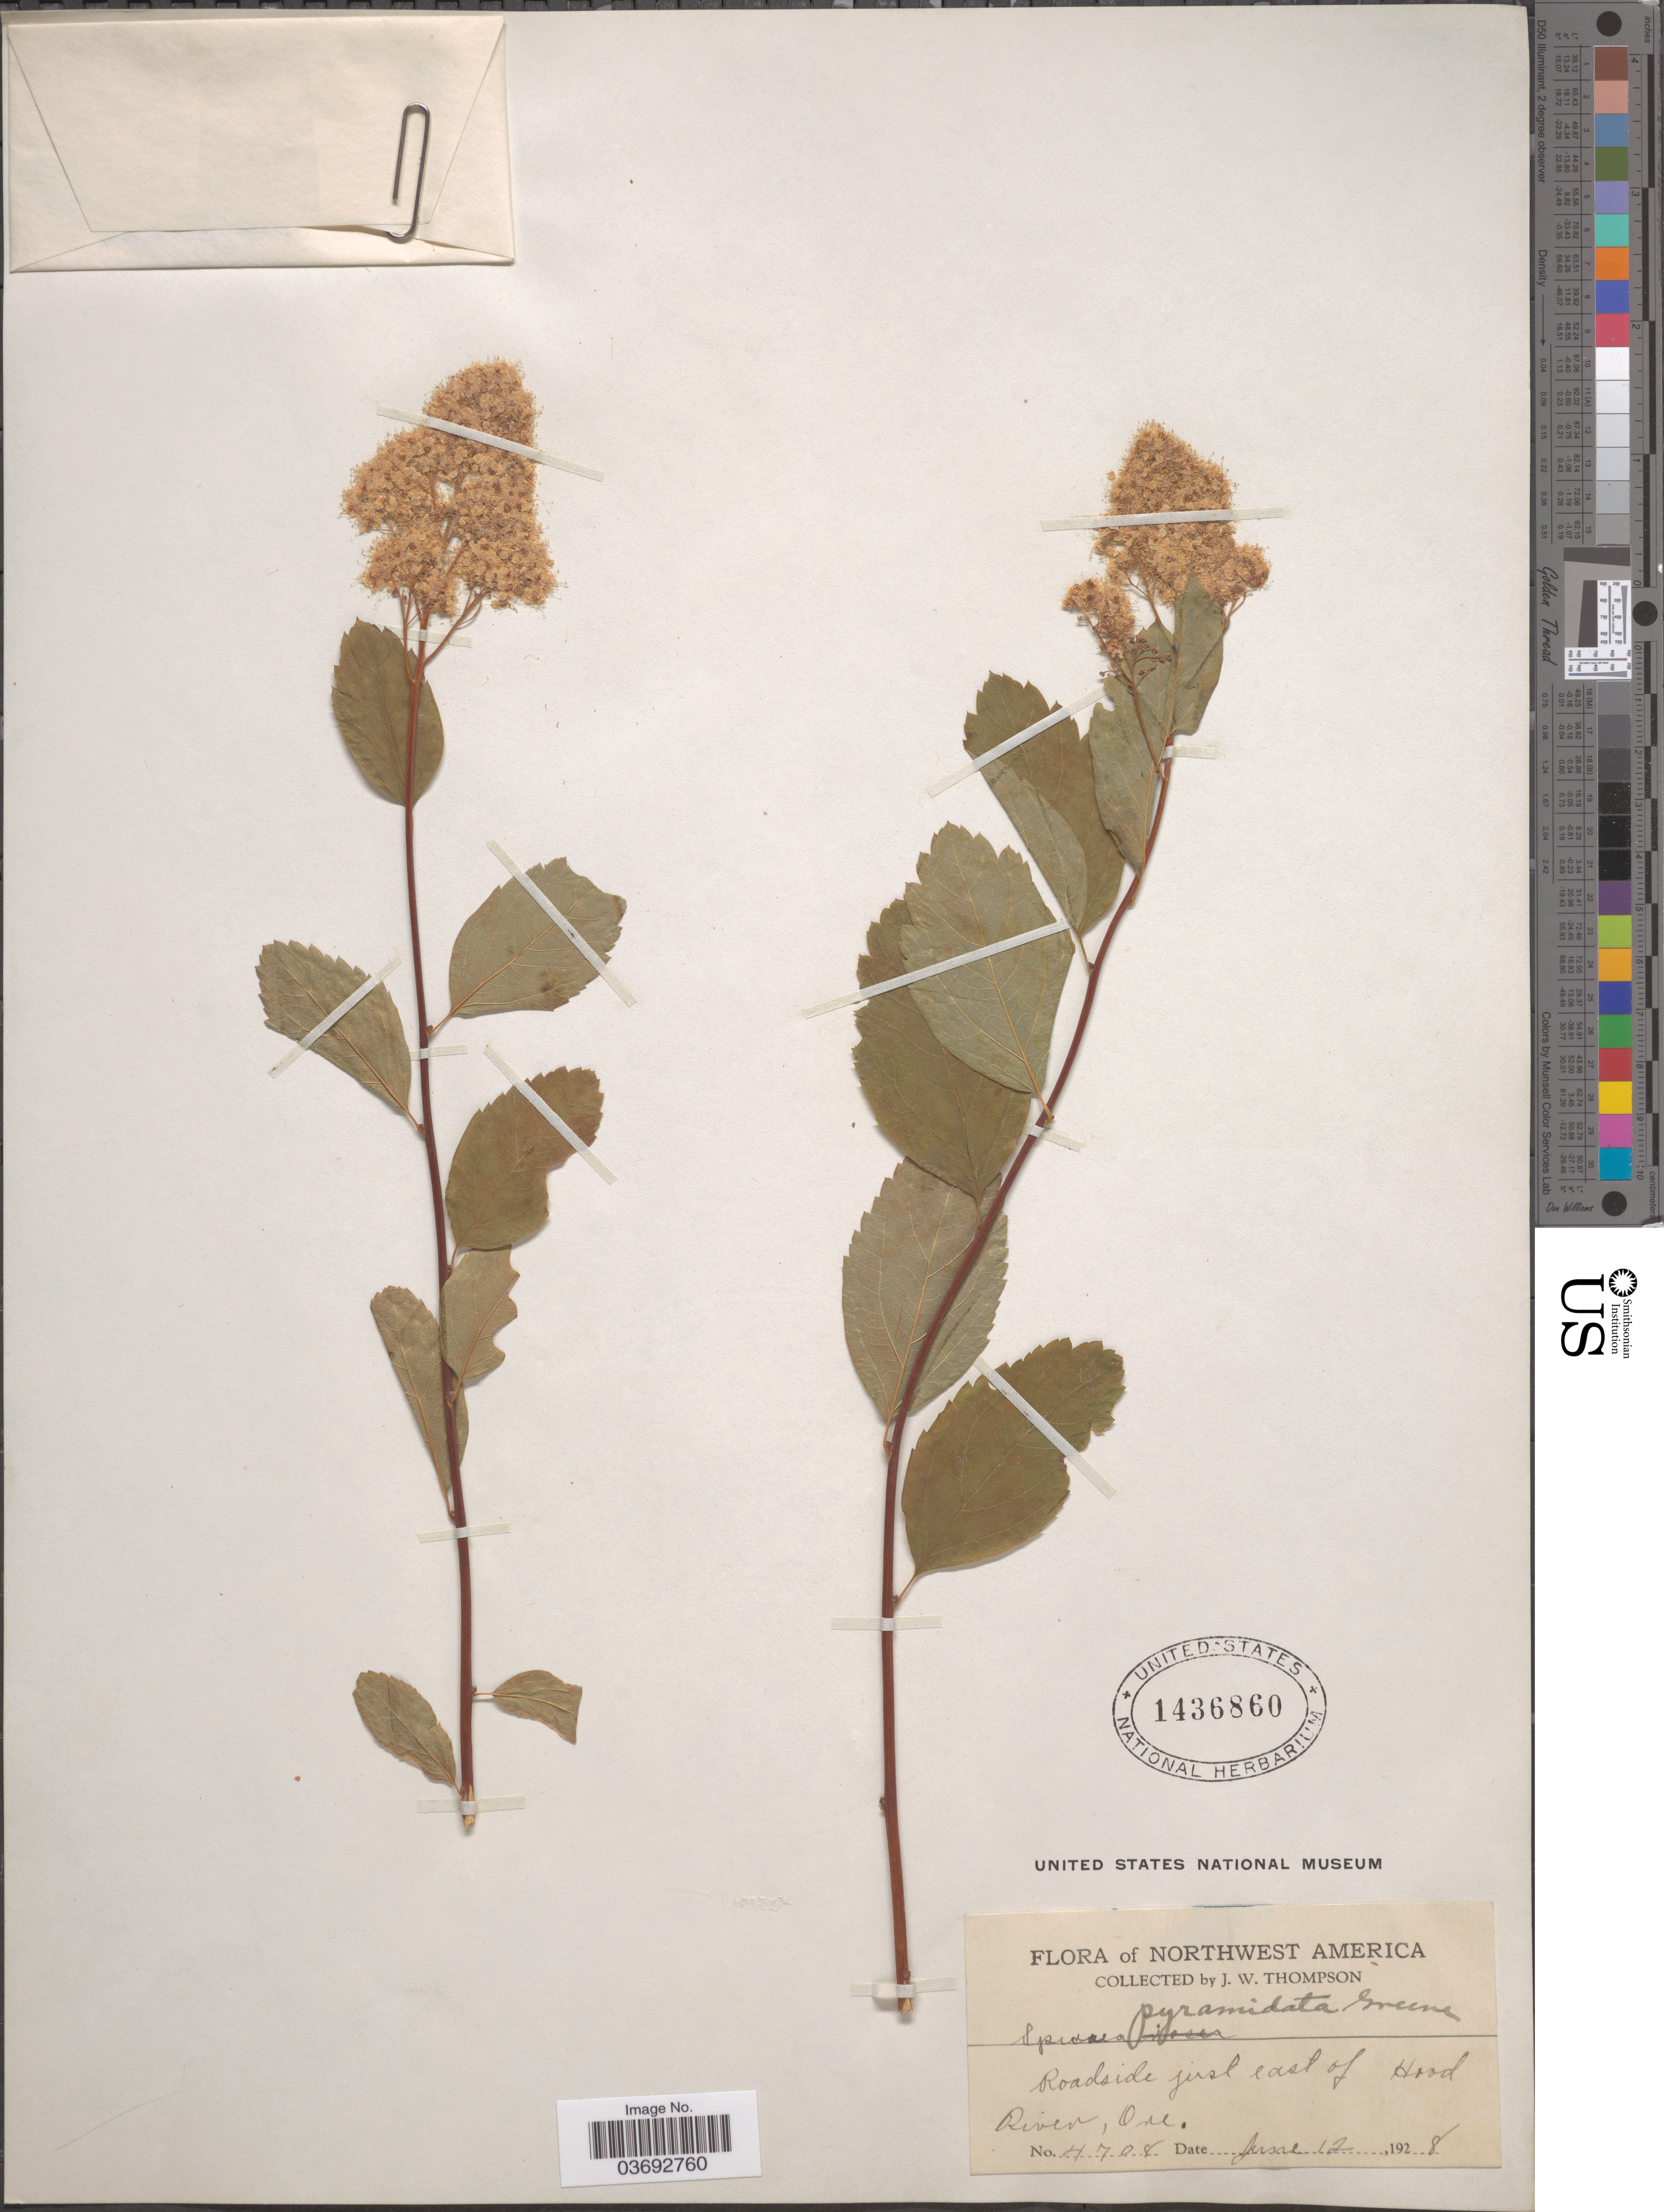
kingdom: Plantae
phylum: Tracheophyta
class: Magnoliopsida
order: Rosales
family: Rosaceae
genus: Spiraea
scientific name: Spiraea pyramidata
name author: Greene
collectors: J. Thompson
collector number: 4708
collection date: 1928-06-12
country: United States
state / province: Oregon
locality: Northwest America. Roadside just east of Hood River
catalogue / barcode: US 1436860